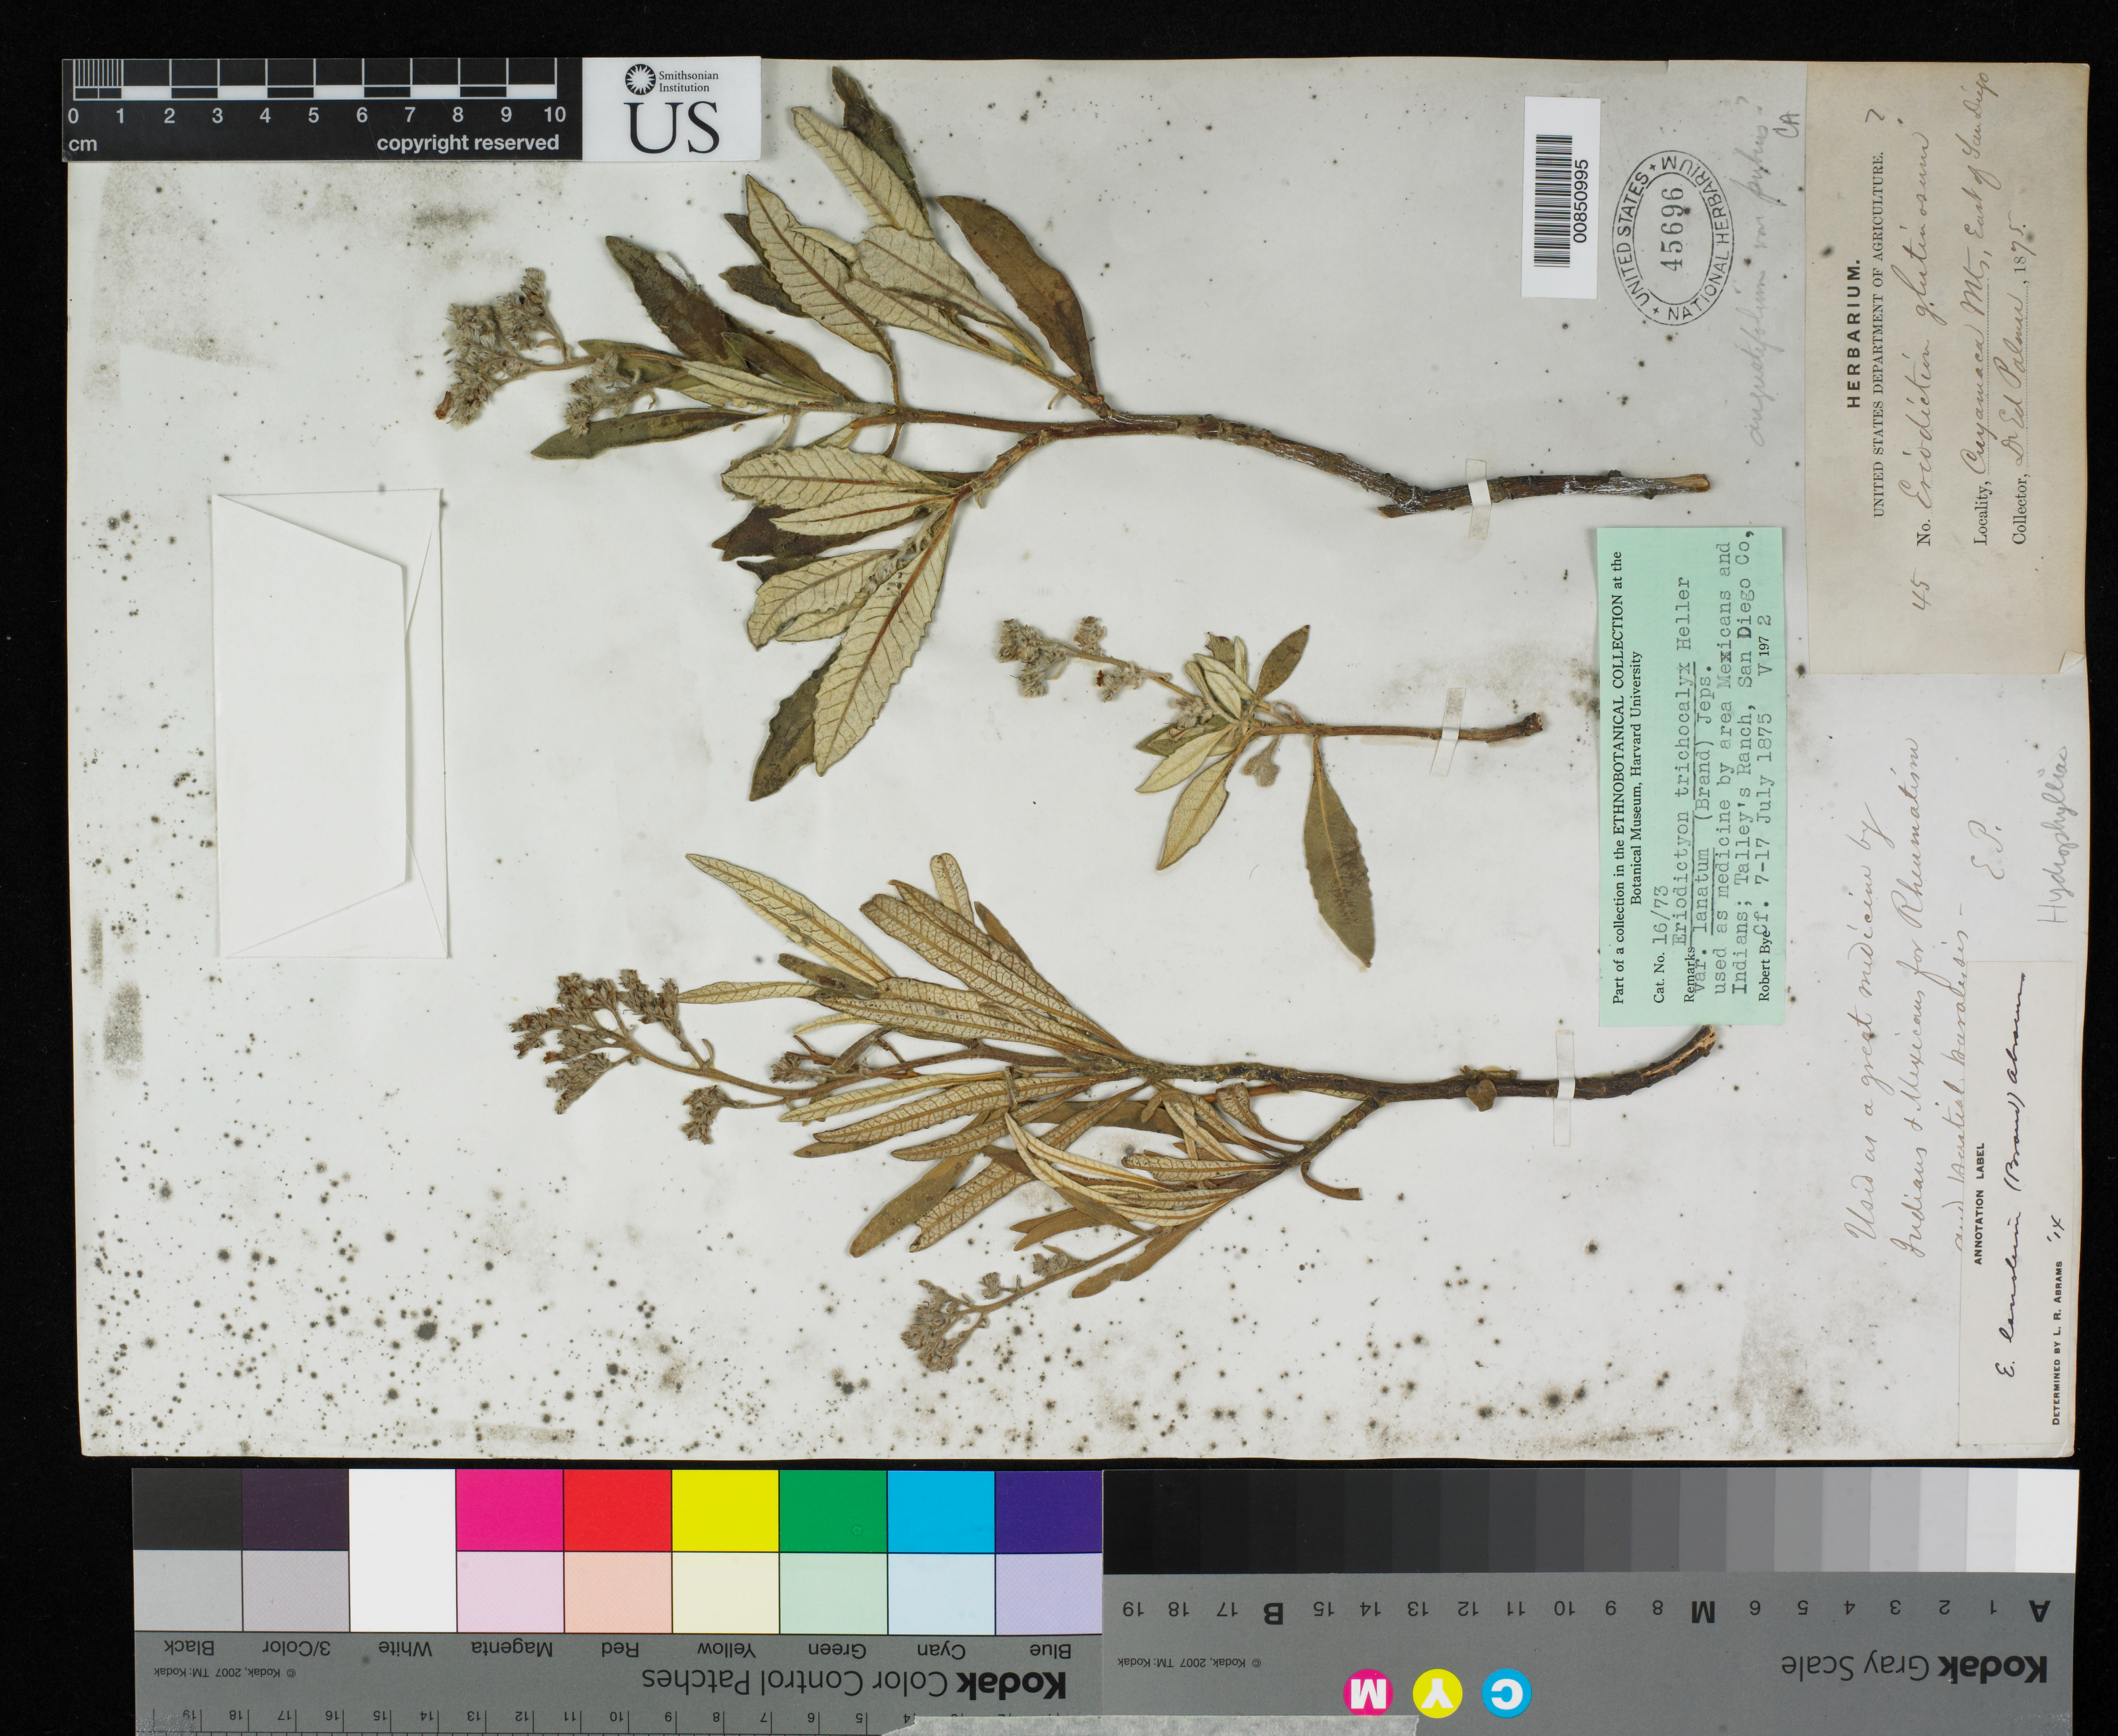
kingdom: Plantae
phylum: Tracheophyta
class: Magnoliopsida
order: Boraginales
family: Namaceae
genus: Eriodictyon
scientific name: Eriodictyon trichocalyx var. lanatum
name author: (Brand) Jeps.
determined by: Rogers, Z. S.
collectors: E. Palmer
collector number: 45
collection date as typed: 07 Jul 1875 to 17 Jul 1875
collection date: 1875-07-07/1875-07-17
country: United States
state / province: California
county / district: San Diego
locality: Talley's Ranch, San Diego County, California.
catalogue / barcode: US 45696